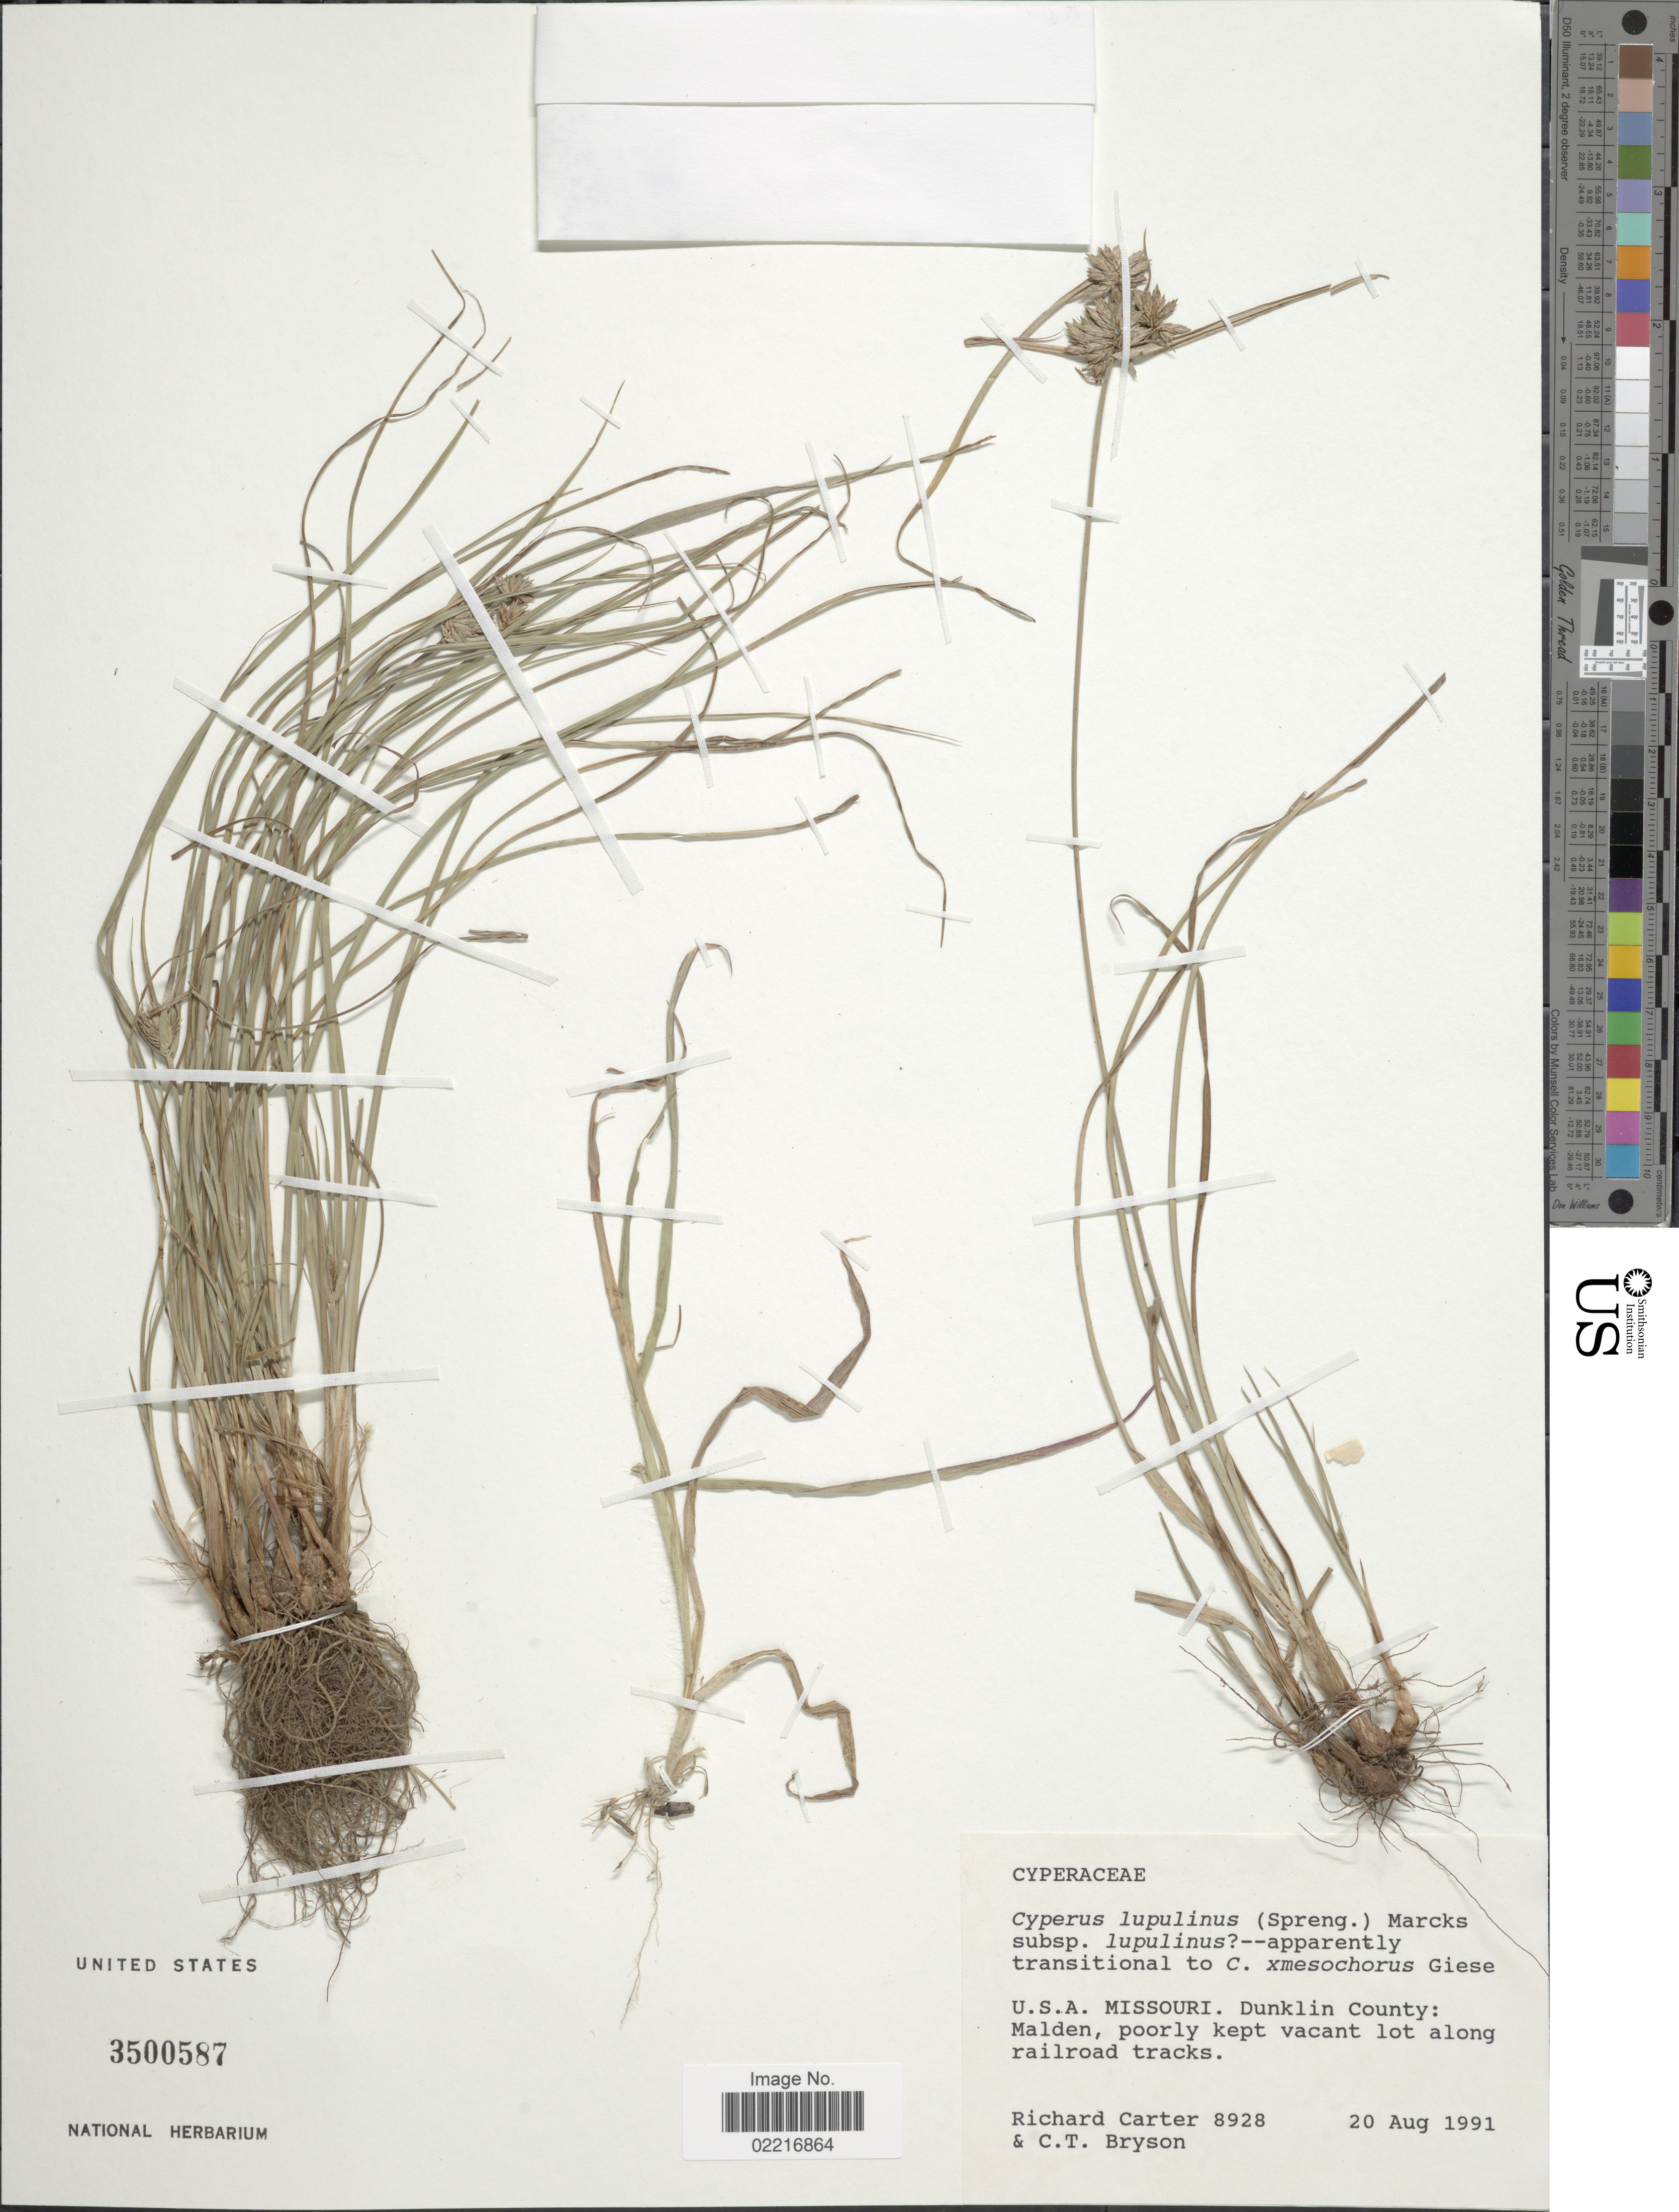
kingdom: Plantae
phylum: Tracheophyta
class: Liliopsida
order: Poales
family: Cyperaceae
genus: Cyperus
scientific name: Cyperus lupulinus subsp. lupulinus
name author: (Spreng.) Marcks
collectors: R. Carter & C. Bryson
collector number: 8928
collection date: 1991-08-20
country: United States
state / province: Missouri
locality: Dunklin County: Malden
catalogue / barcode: US 3500587